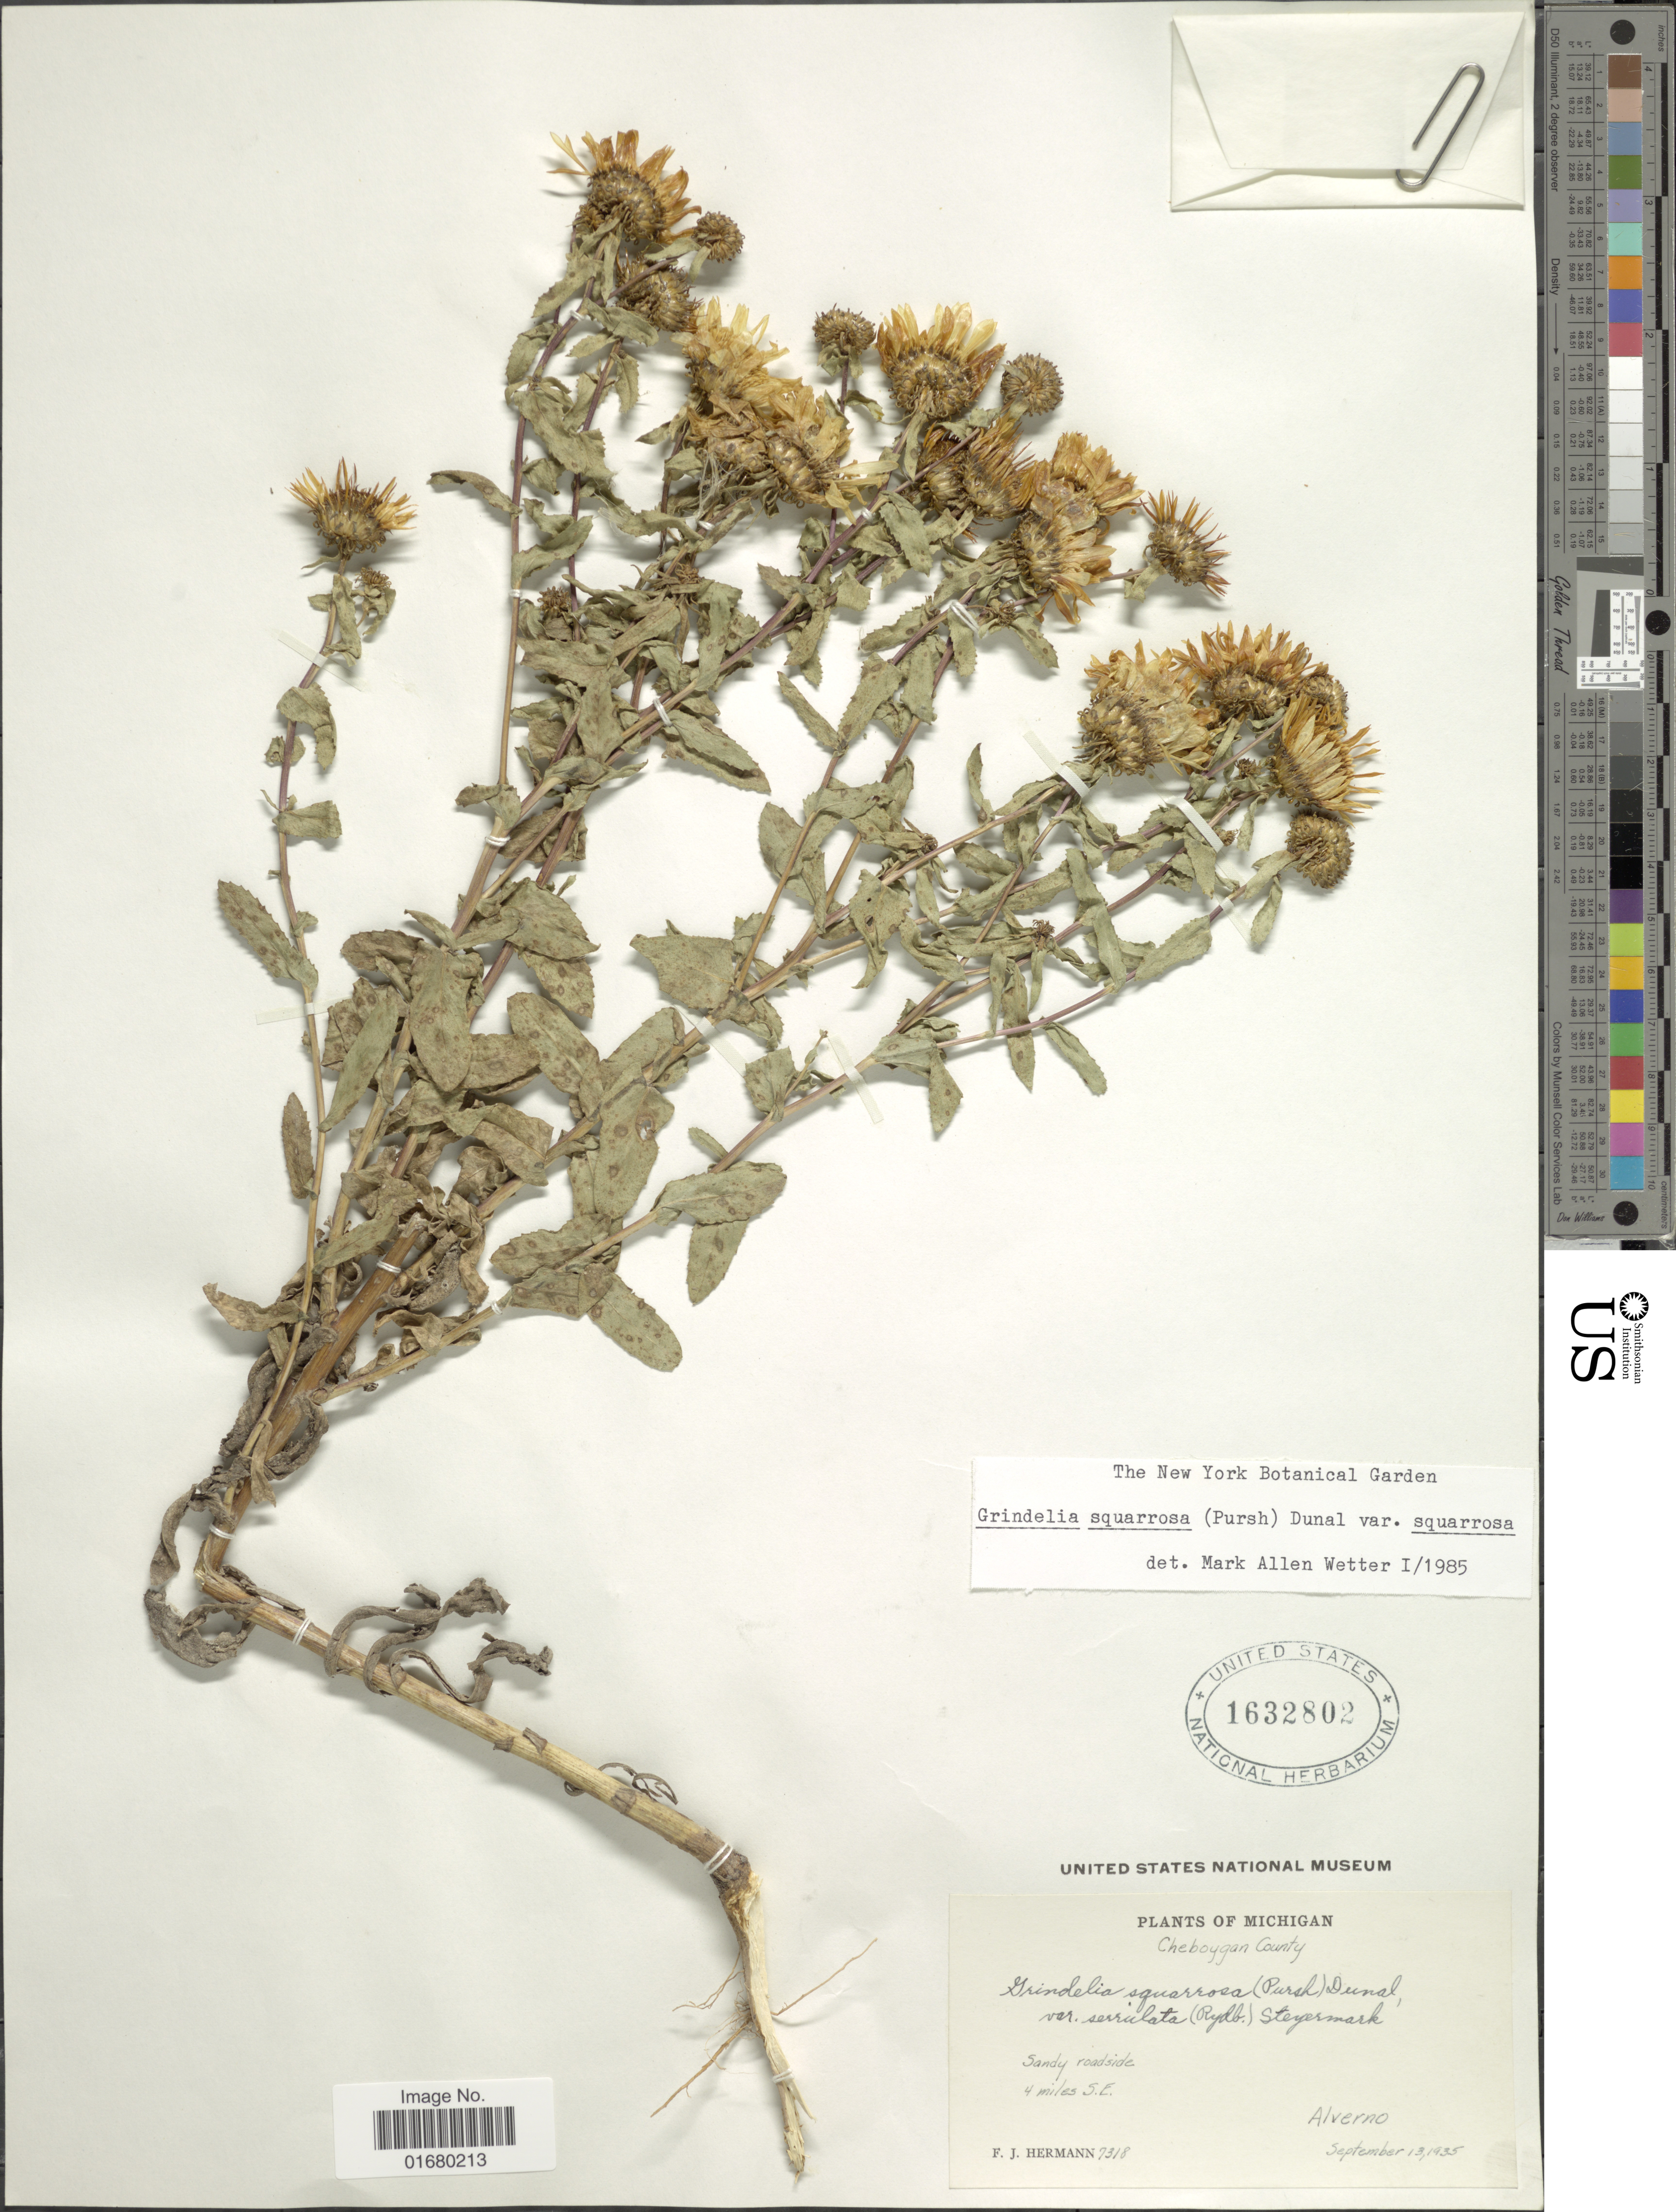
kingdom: Plantae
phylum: Tracheophyta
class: Magnoliopsida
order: Asterales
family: Asteraceae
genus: Grindelia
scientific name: Grindelia squarrosa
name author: (Pursh) Dunal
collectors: F. Herman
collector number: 7318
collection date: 1935-09-13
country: United States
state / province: Michigan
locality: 4 miles S.E. Alverno, Cheboygan County.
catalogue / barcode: US 1632802